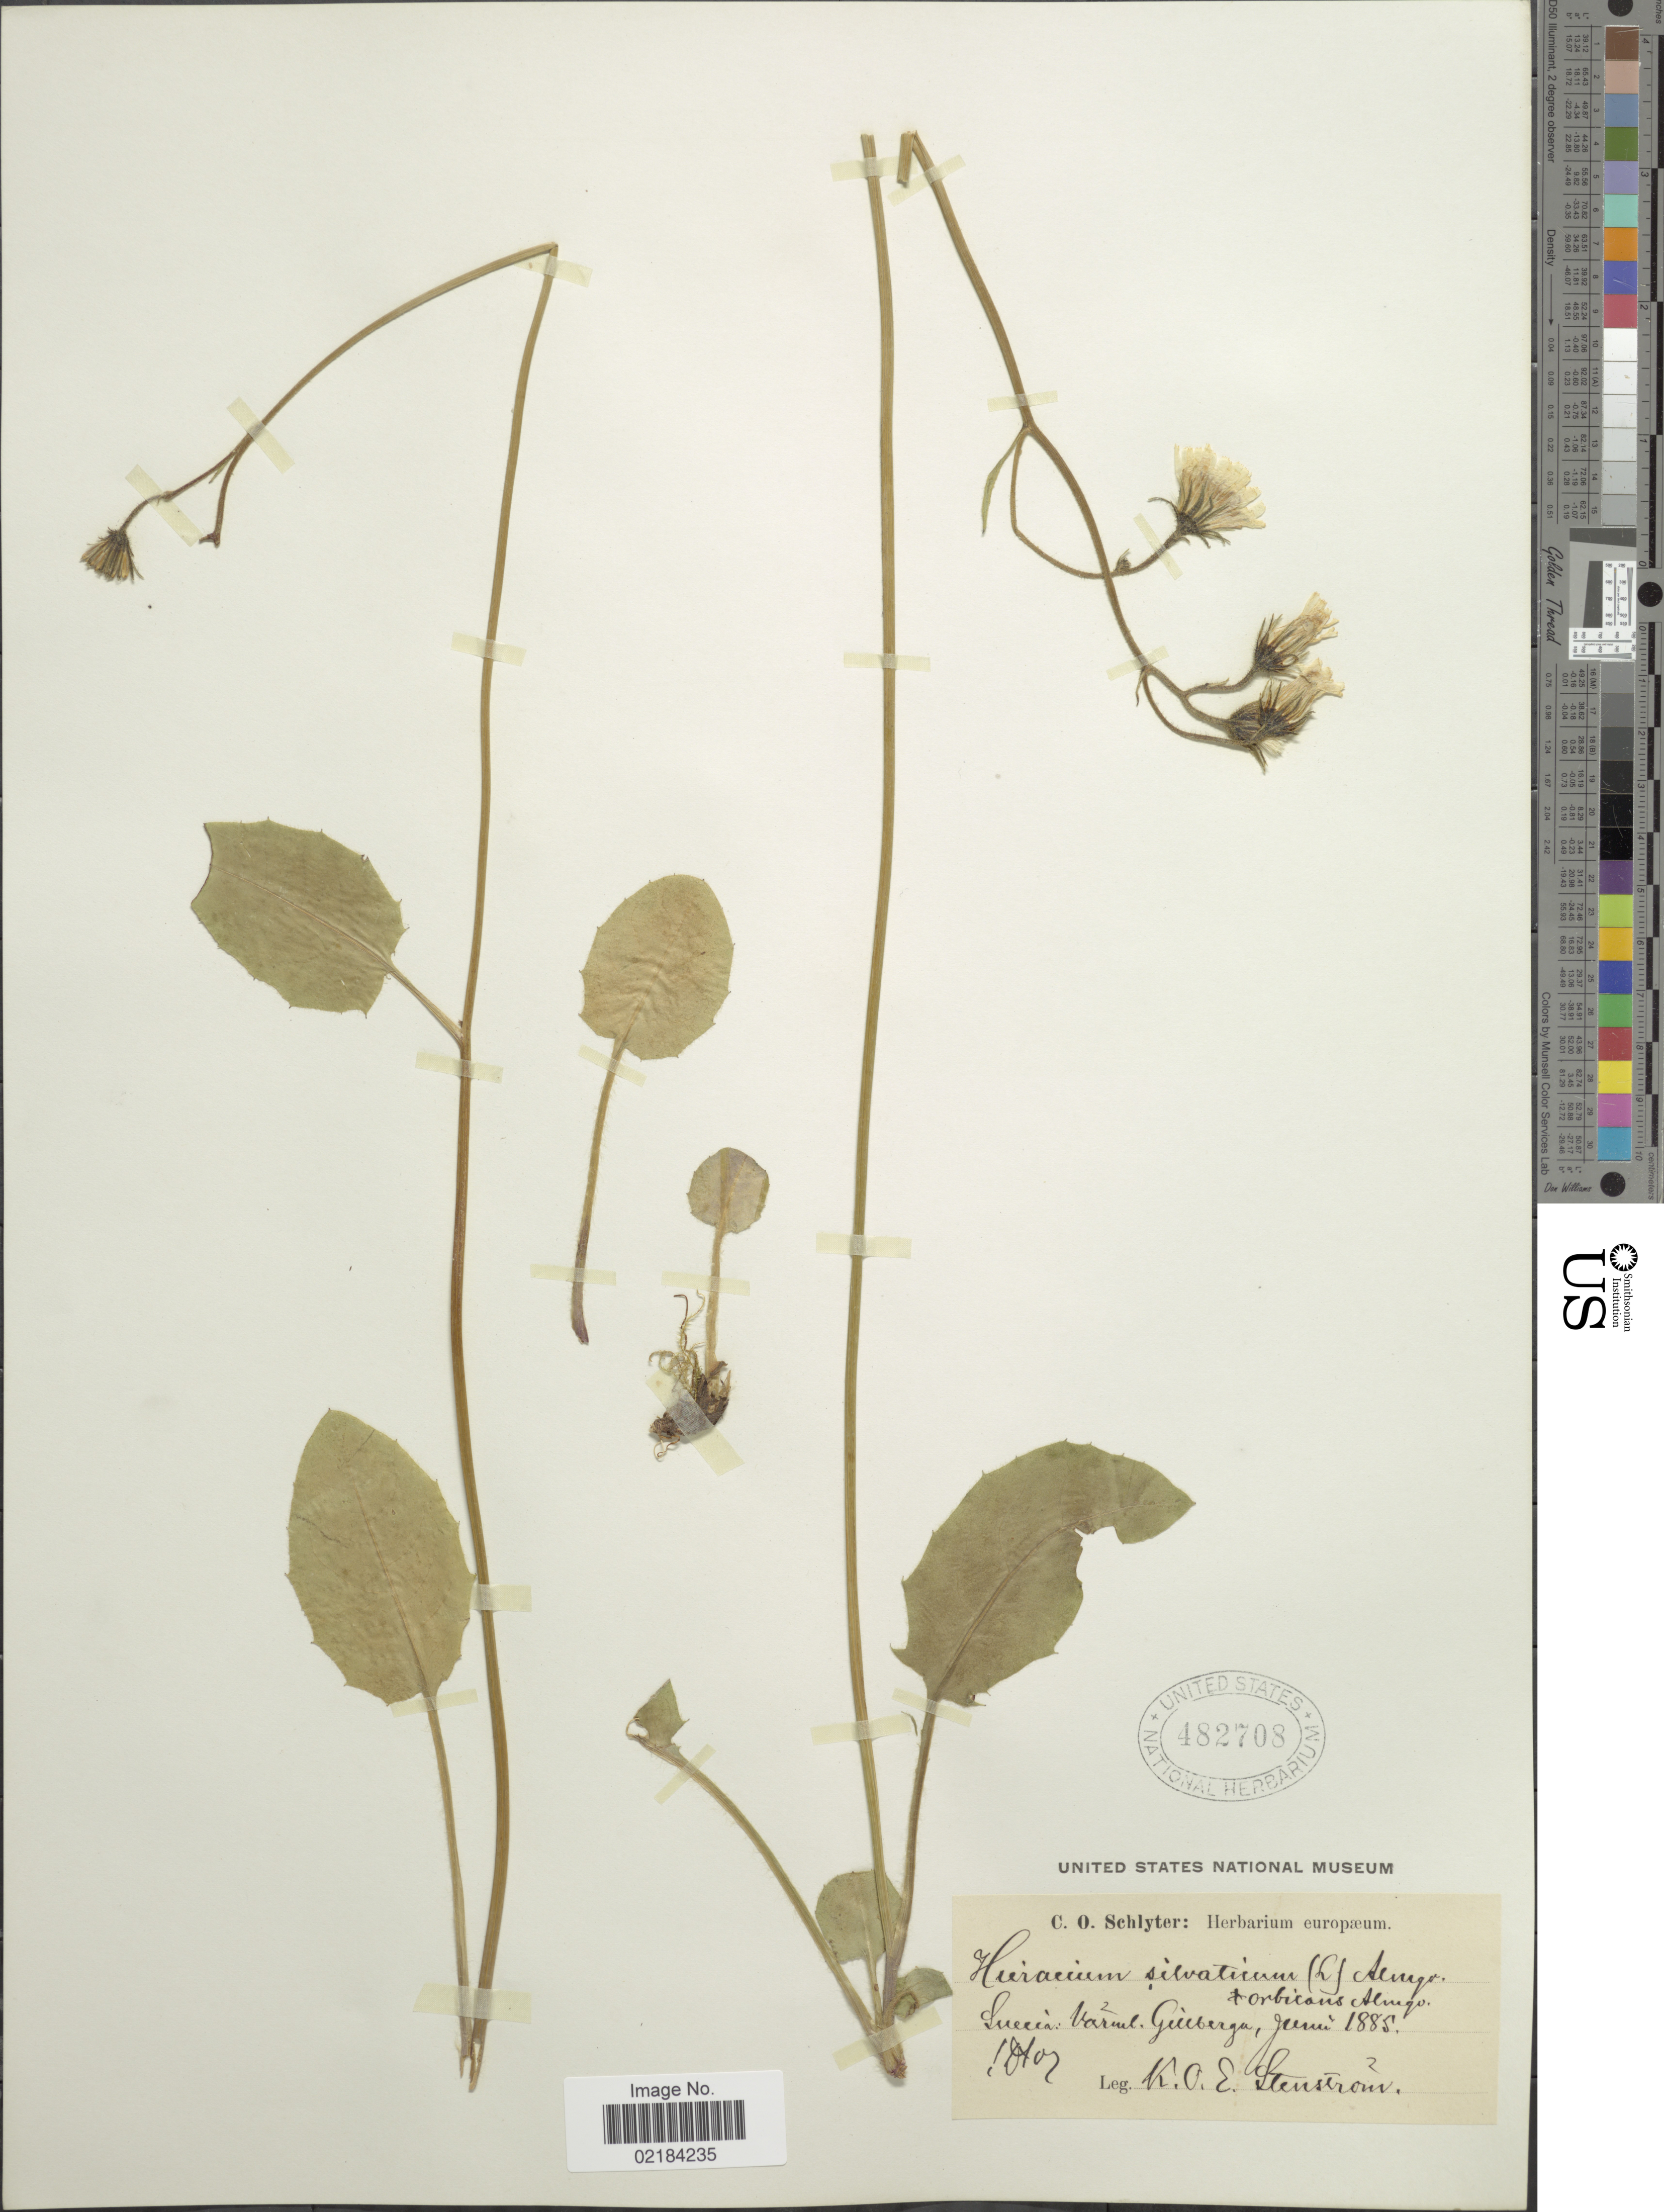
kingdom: Plantae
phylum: Tracheophyta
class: Magnoliopsida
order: Asterales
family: Asteraceae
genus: Hieracium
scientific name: Hieracium sylvaticum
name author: (L.) Gouan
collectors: K. O. E. Stenström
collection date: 1885-06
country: Sweden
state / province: Varmland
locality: Suecia: Varml. Gillberga.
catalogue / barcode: US 482708